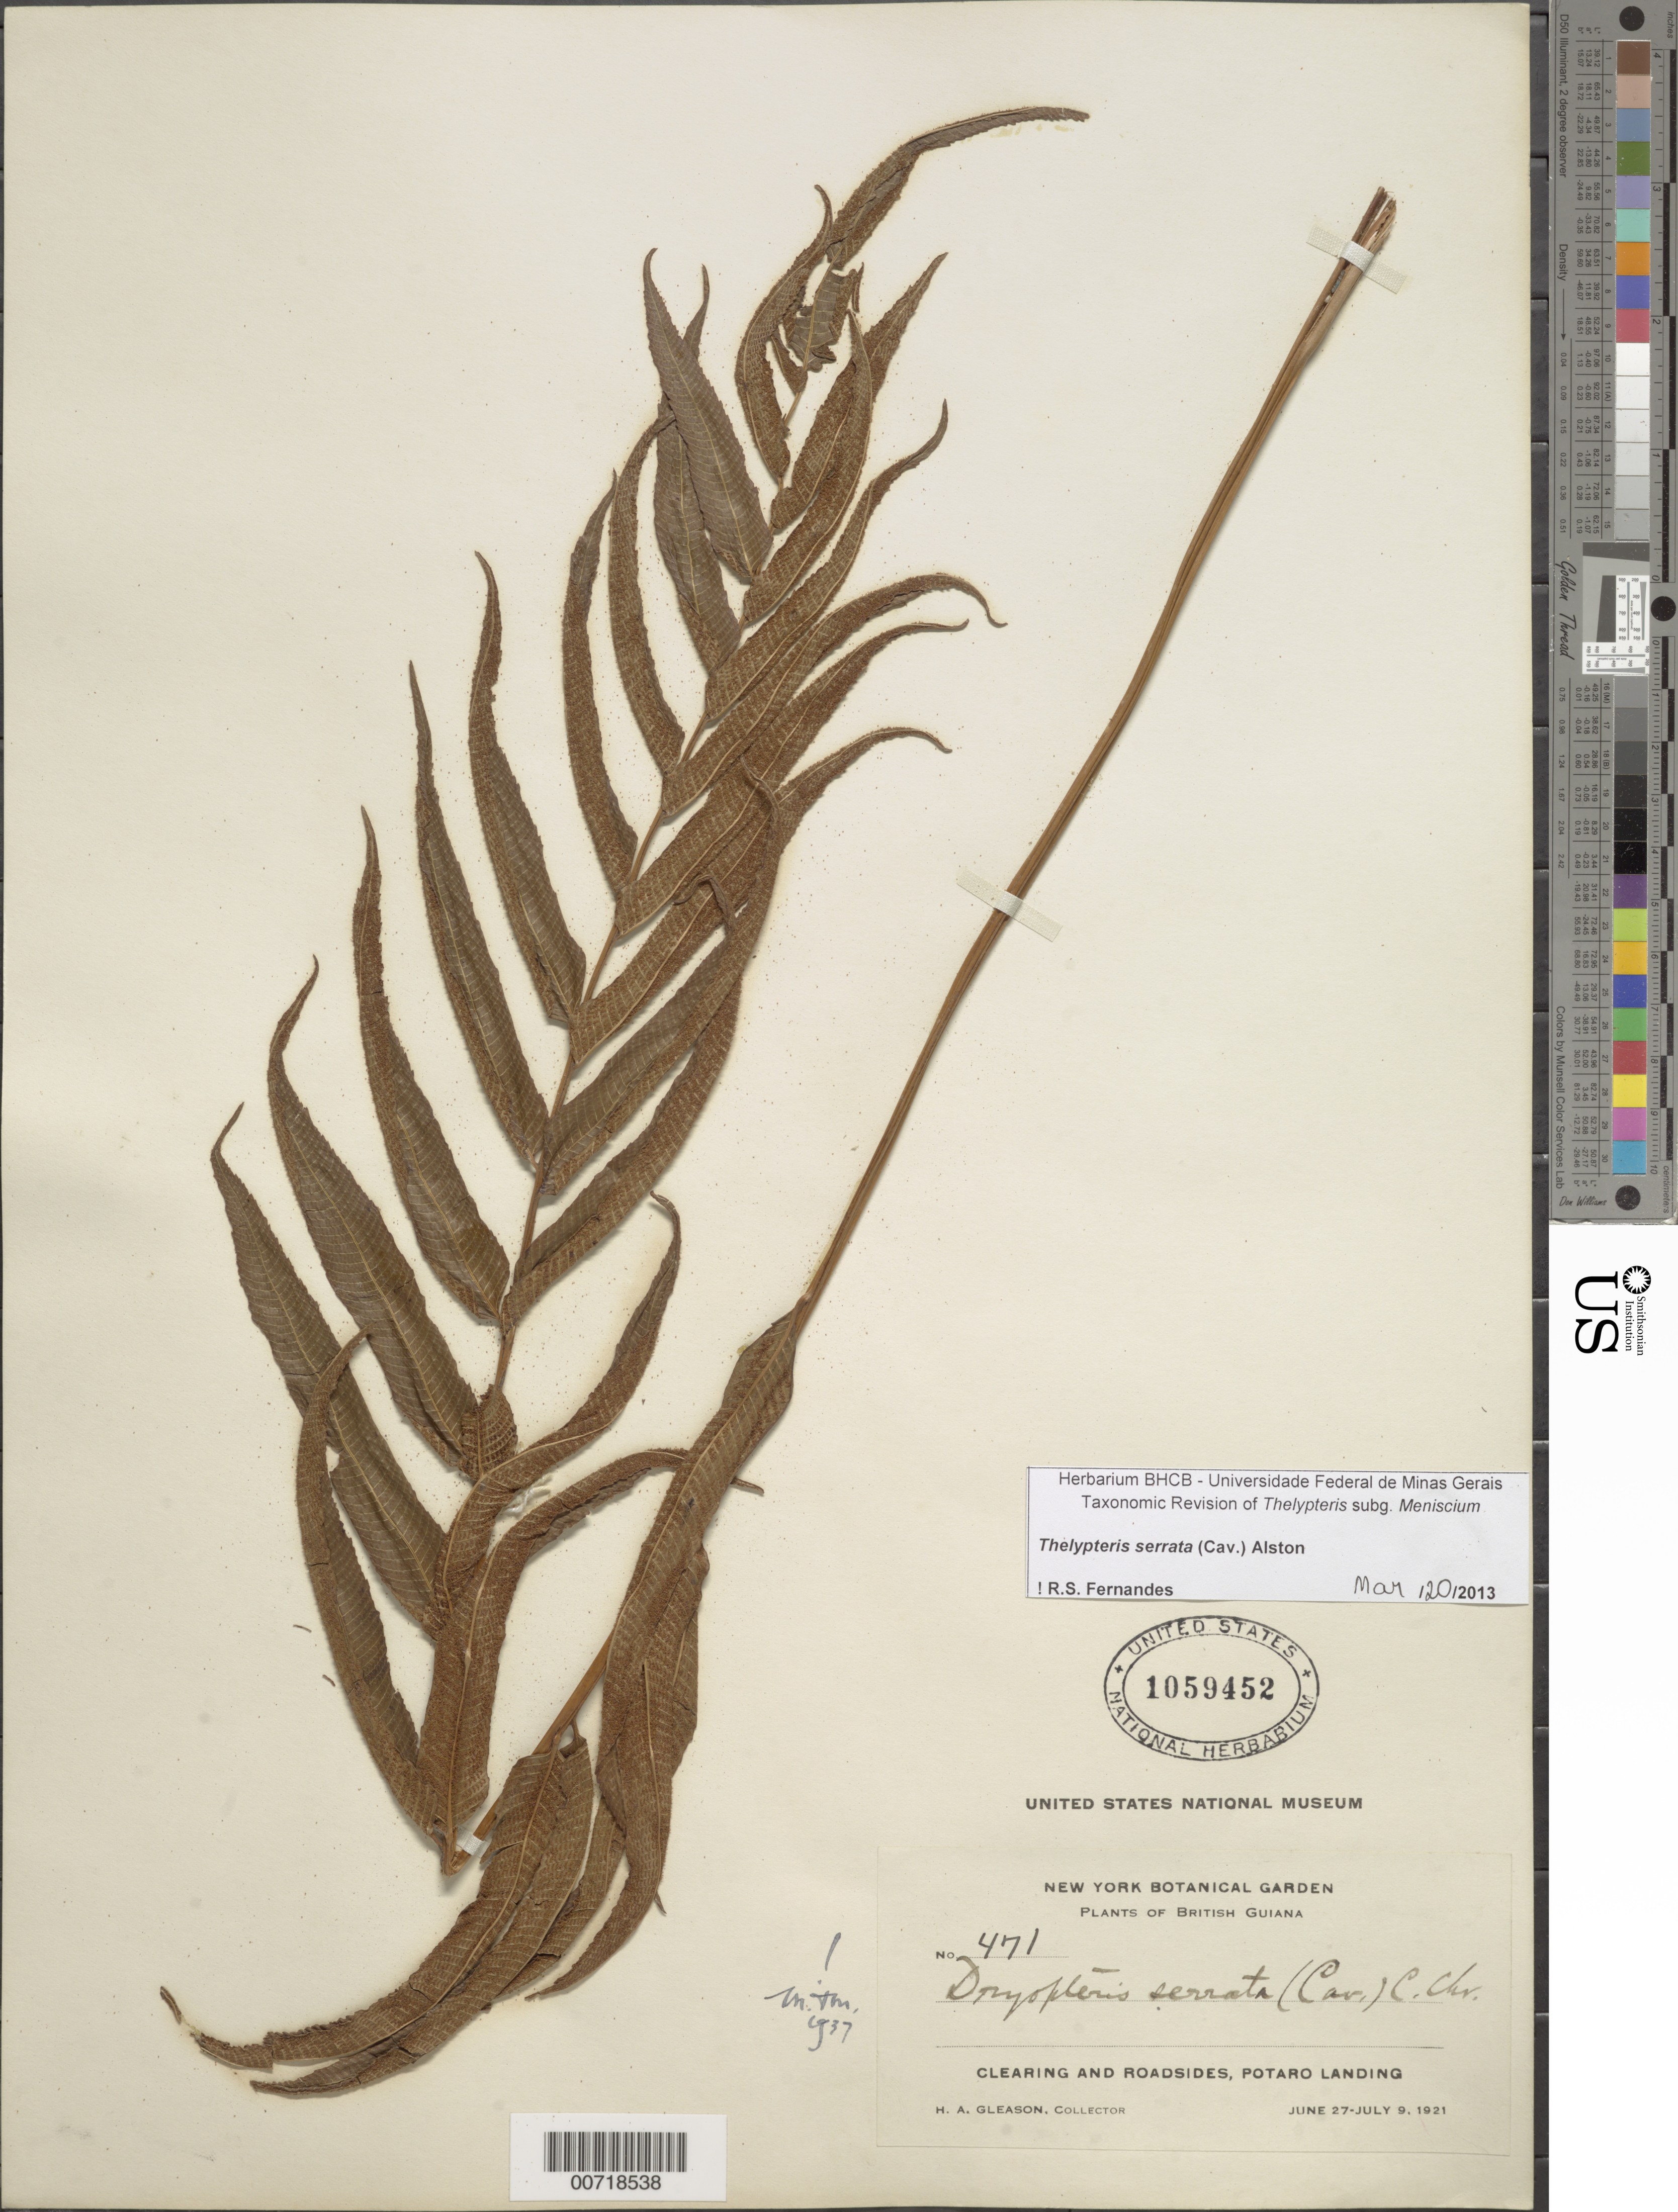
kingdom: Plantae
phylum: Tracheophyta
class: Polypodiopsida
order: Polypodiales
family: Thelypteridaceae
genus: Meniscium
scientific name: Meniscium serratum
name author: Cav.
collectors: H. A. Gleason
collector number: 471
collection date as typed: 27-Jun-21 to 9-Jul-21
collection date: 1921-06-27/1921-07-09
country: Guyana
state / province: Potaro-Siparuni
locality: Potaro Landing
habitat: Clearing and roadsides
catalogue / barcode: US 1059452